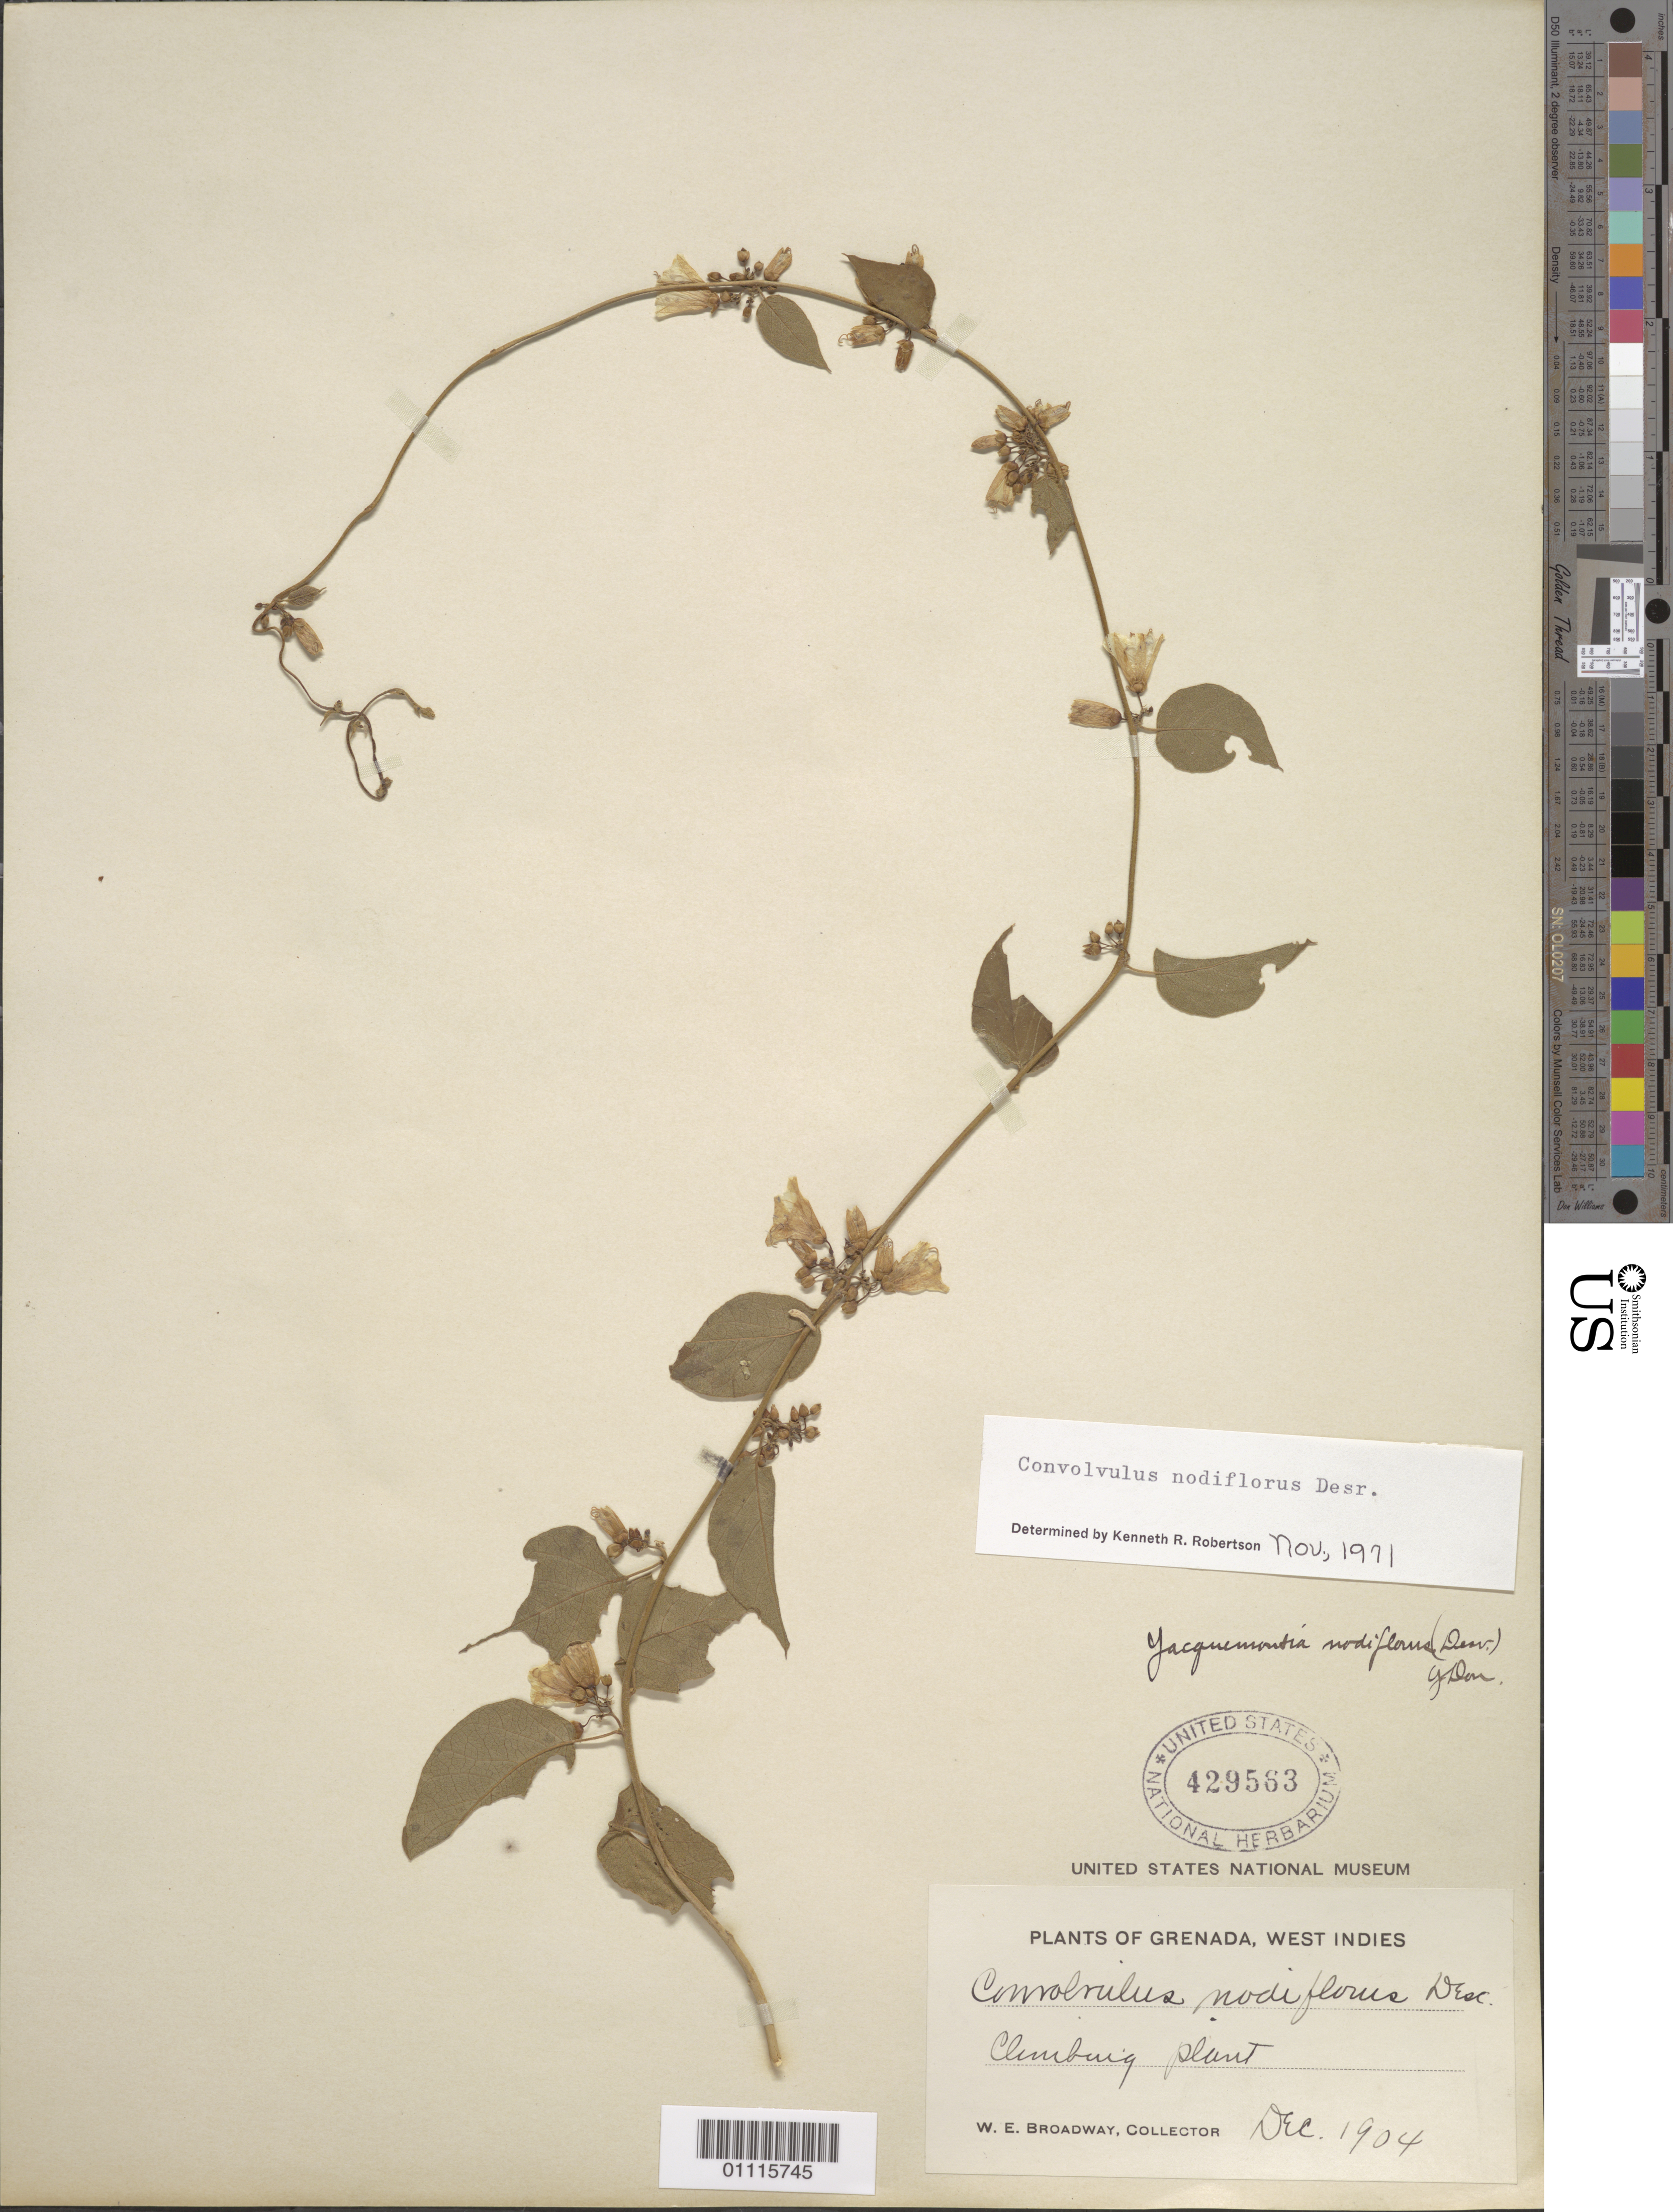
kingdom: Plantae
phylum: Tracheophyta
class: Magnoliopsida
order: Solanales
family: Convolvulaceae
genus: Convolvulus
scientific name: Convolvulus nodiflorus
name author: Desr.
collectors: W. E. Broadway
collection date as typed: Dec 1904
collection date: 1904-12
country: Grenada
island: Grenada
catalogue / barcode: US 429563